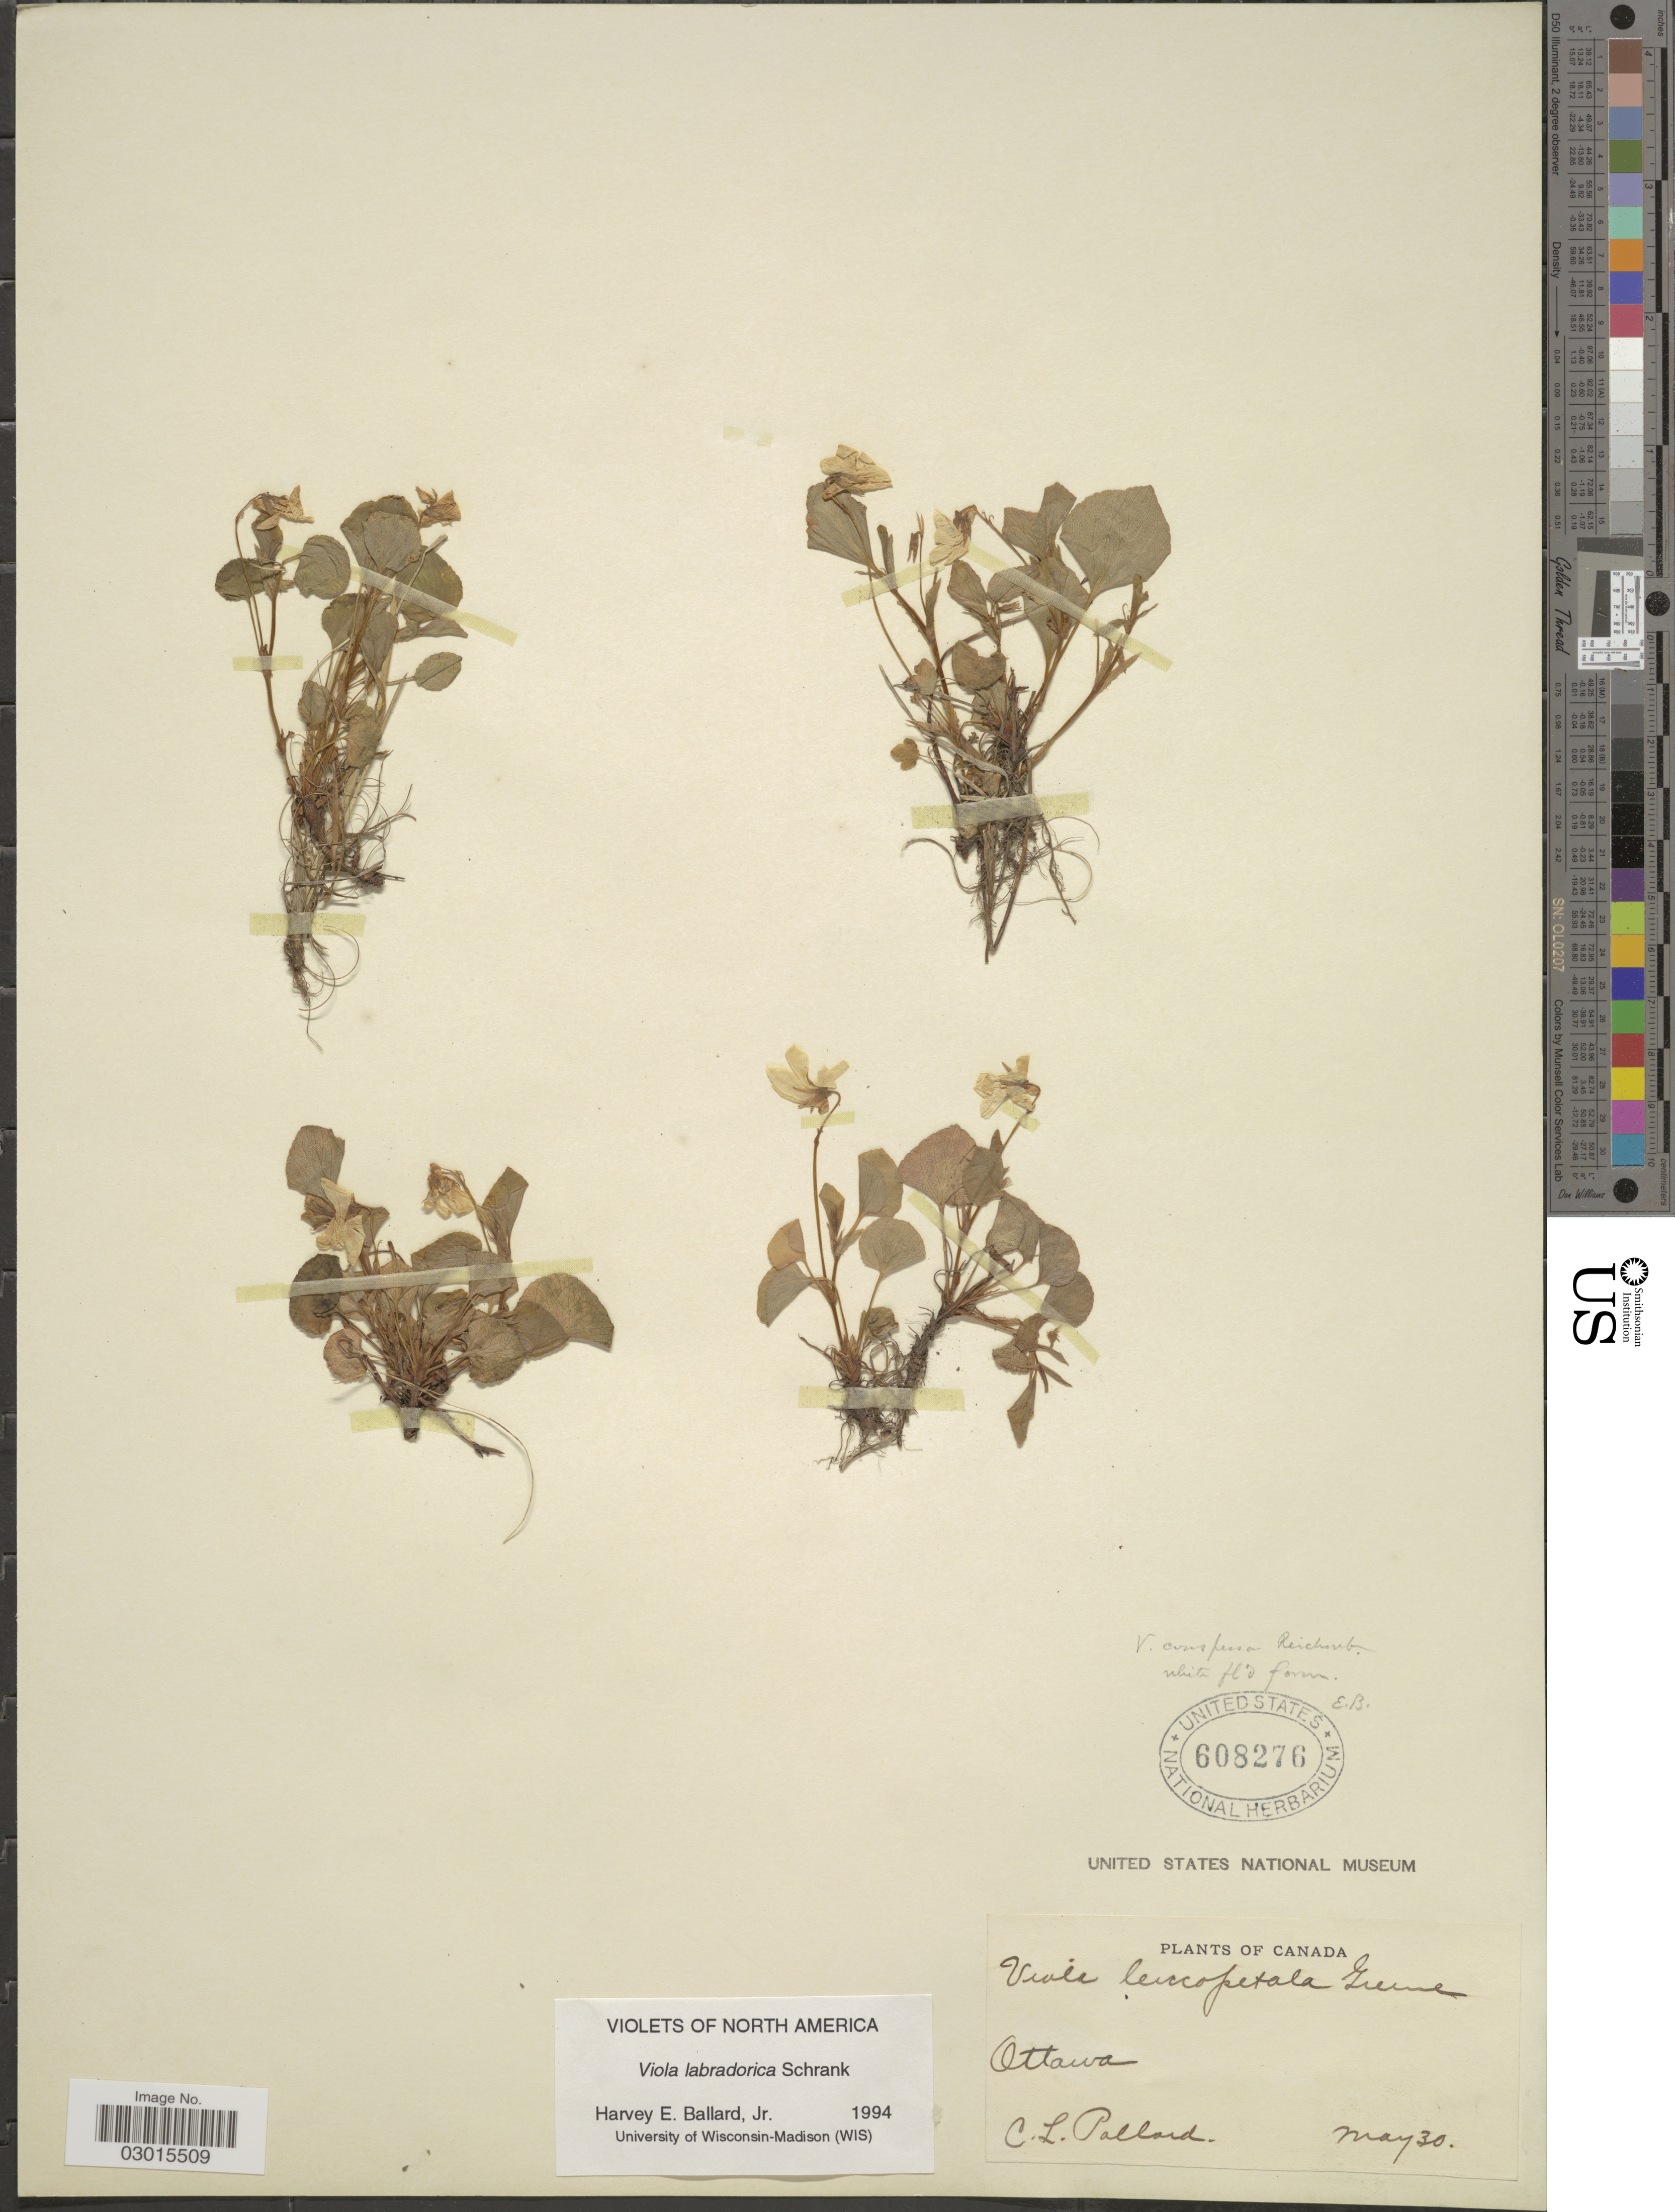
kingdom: Plantae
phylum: Tracheophyta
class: Magnoliopsida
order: Malpighiales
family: Violaceae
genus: Viola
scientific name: Viola labradorica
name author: Schrank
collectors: C. L. Pollard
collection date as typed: Transcribed d/m/y: /5/30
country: Canada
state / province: Ontario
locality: Ottawa.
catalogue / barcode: US 608276